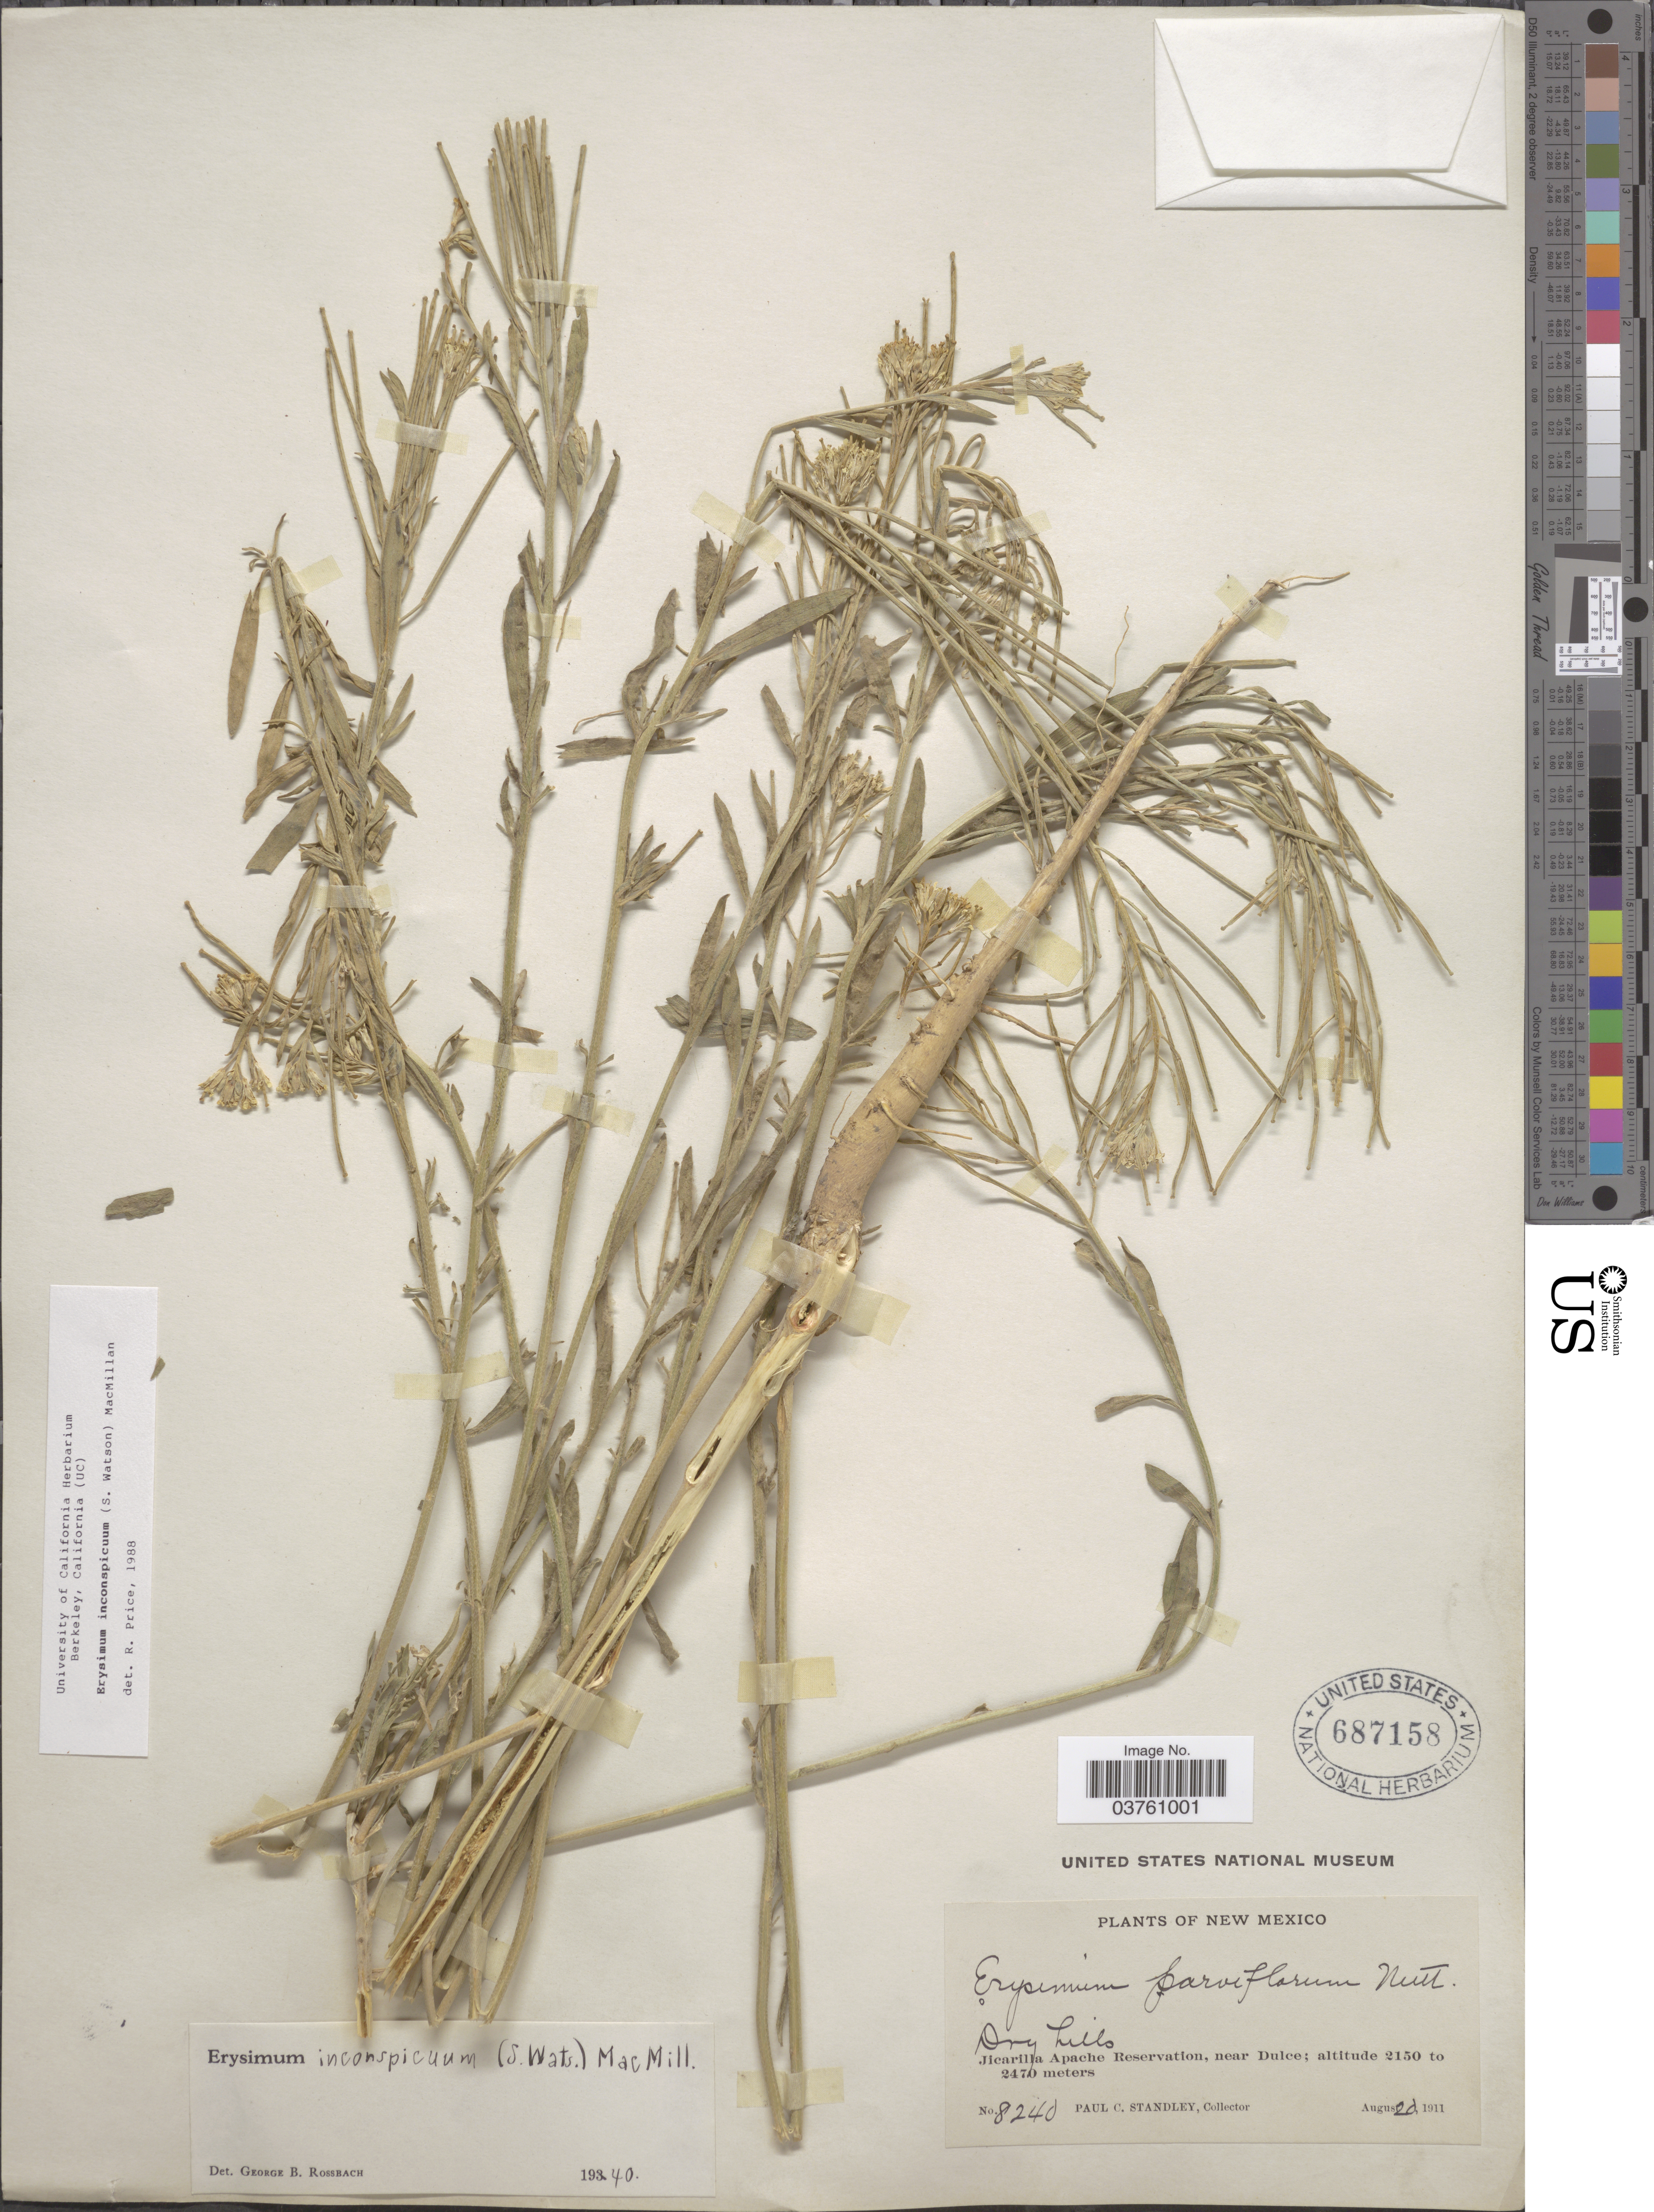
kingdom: Plantae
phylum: Tracheophyta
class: Magnoliopsida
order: Brassicales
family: Brassicaceae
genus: Erysimum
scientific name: Erysimum inconspicuum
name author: (S. Watson) MacMill.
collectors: P. C. Standley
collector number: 8240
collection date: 1911-08-20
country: United States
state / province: New Mexico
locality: Jicarilla Apache Reservation, near Dulce.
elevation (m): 2150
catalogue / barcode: US 687158